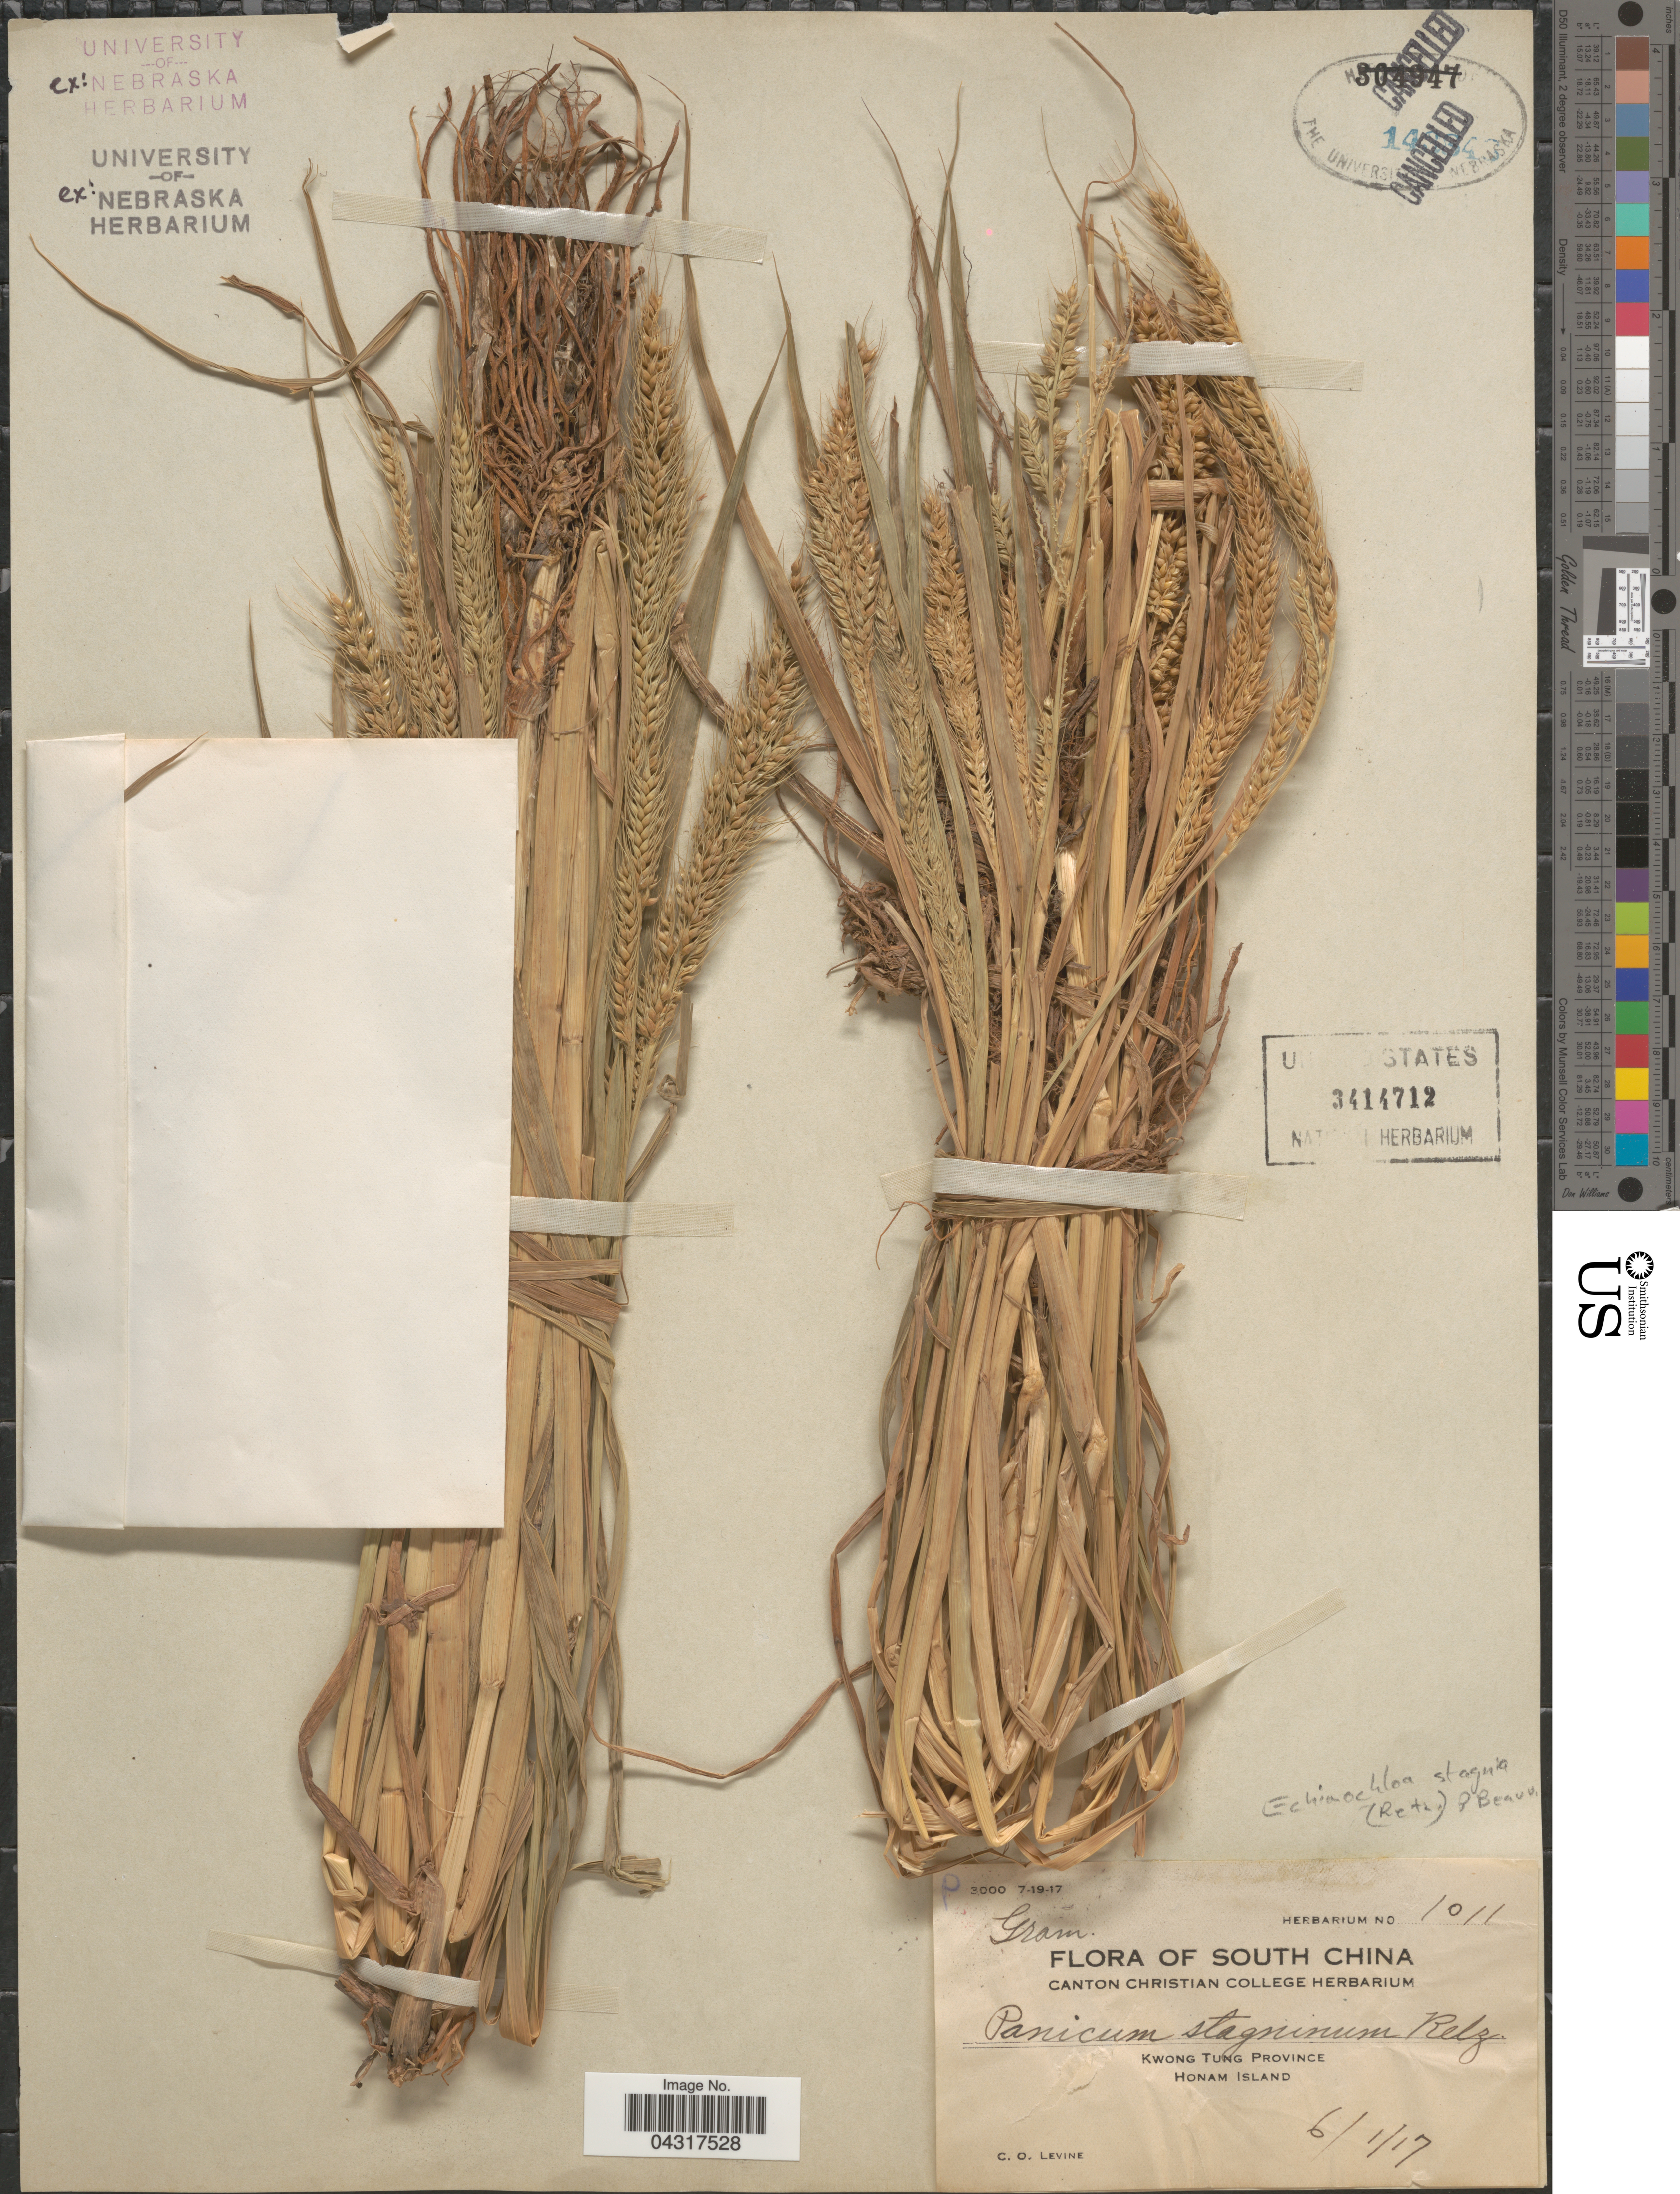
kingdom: Plantae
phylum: Tracheophyta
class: Liliopsida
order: Poales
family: Poaceae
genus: Echinochloa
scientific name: Echinochloa stagnina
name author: (Retz.) P. Beauv.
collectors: C. O. Levine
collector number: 1011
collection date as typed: Transcribed d/m/y: 6/1/17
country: China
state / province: Guangdong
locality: South China. Kwong Tung Province. Honam Island.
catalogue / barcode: US 3414712